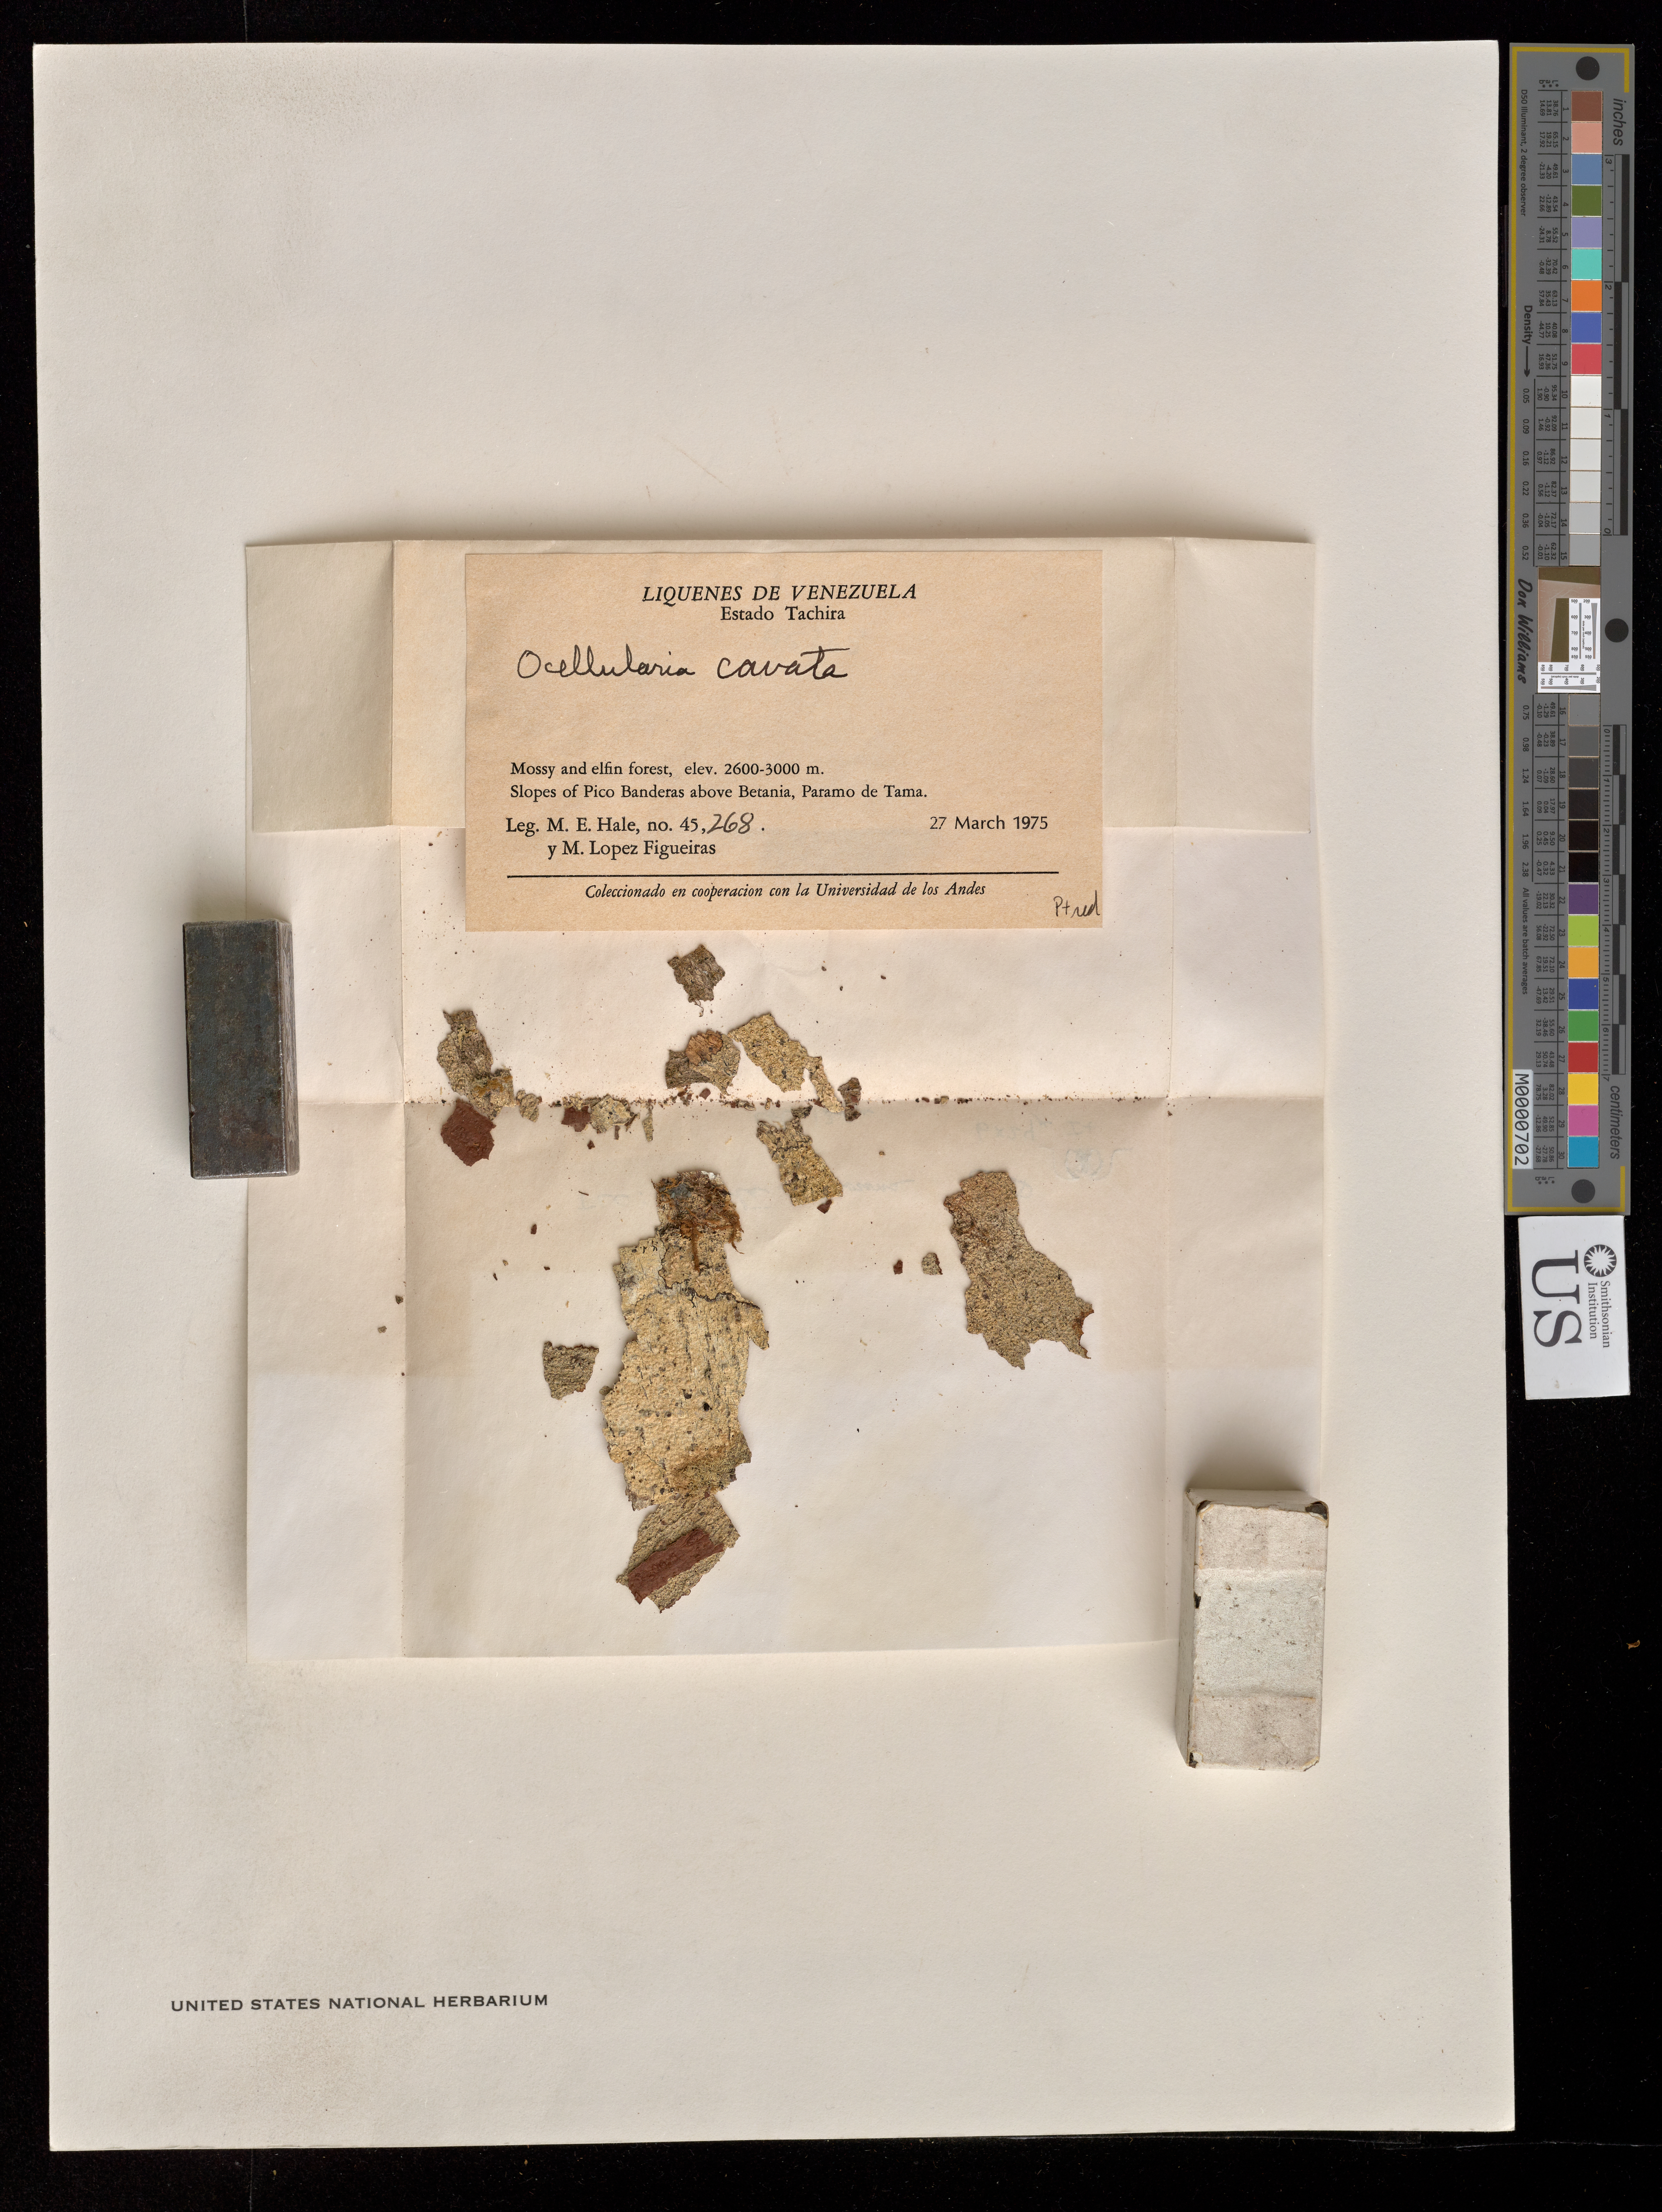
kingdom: Fungi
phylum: Ascomycota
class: Lecanoromycetes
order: Ostropales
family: Graphidaceae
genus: Ocellularia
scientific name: Ocellularia cavata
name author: (Ach.) Müll. Arg.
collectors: M. Hale & M. López Figueiras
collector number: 45268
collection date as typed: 27 Mar 1975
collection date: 1975-03-27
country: Venezuela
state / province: Tachira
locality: Slopes of pico banderas above betania, paramo de tama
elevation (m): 2600